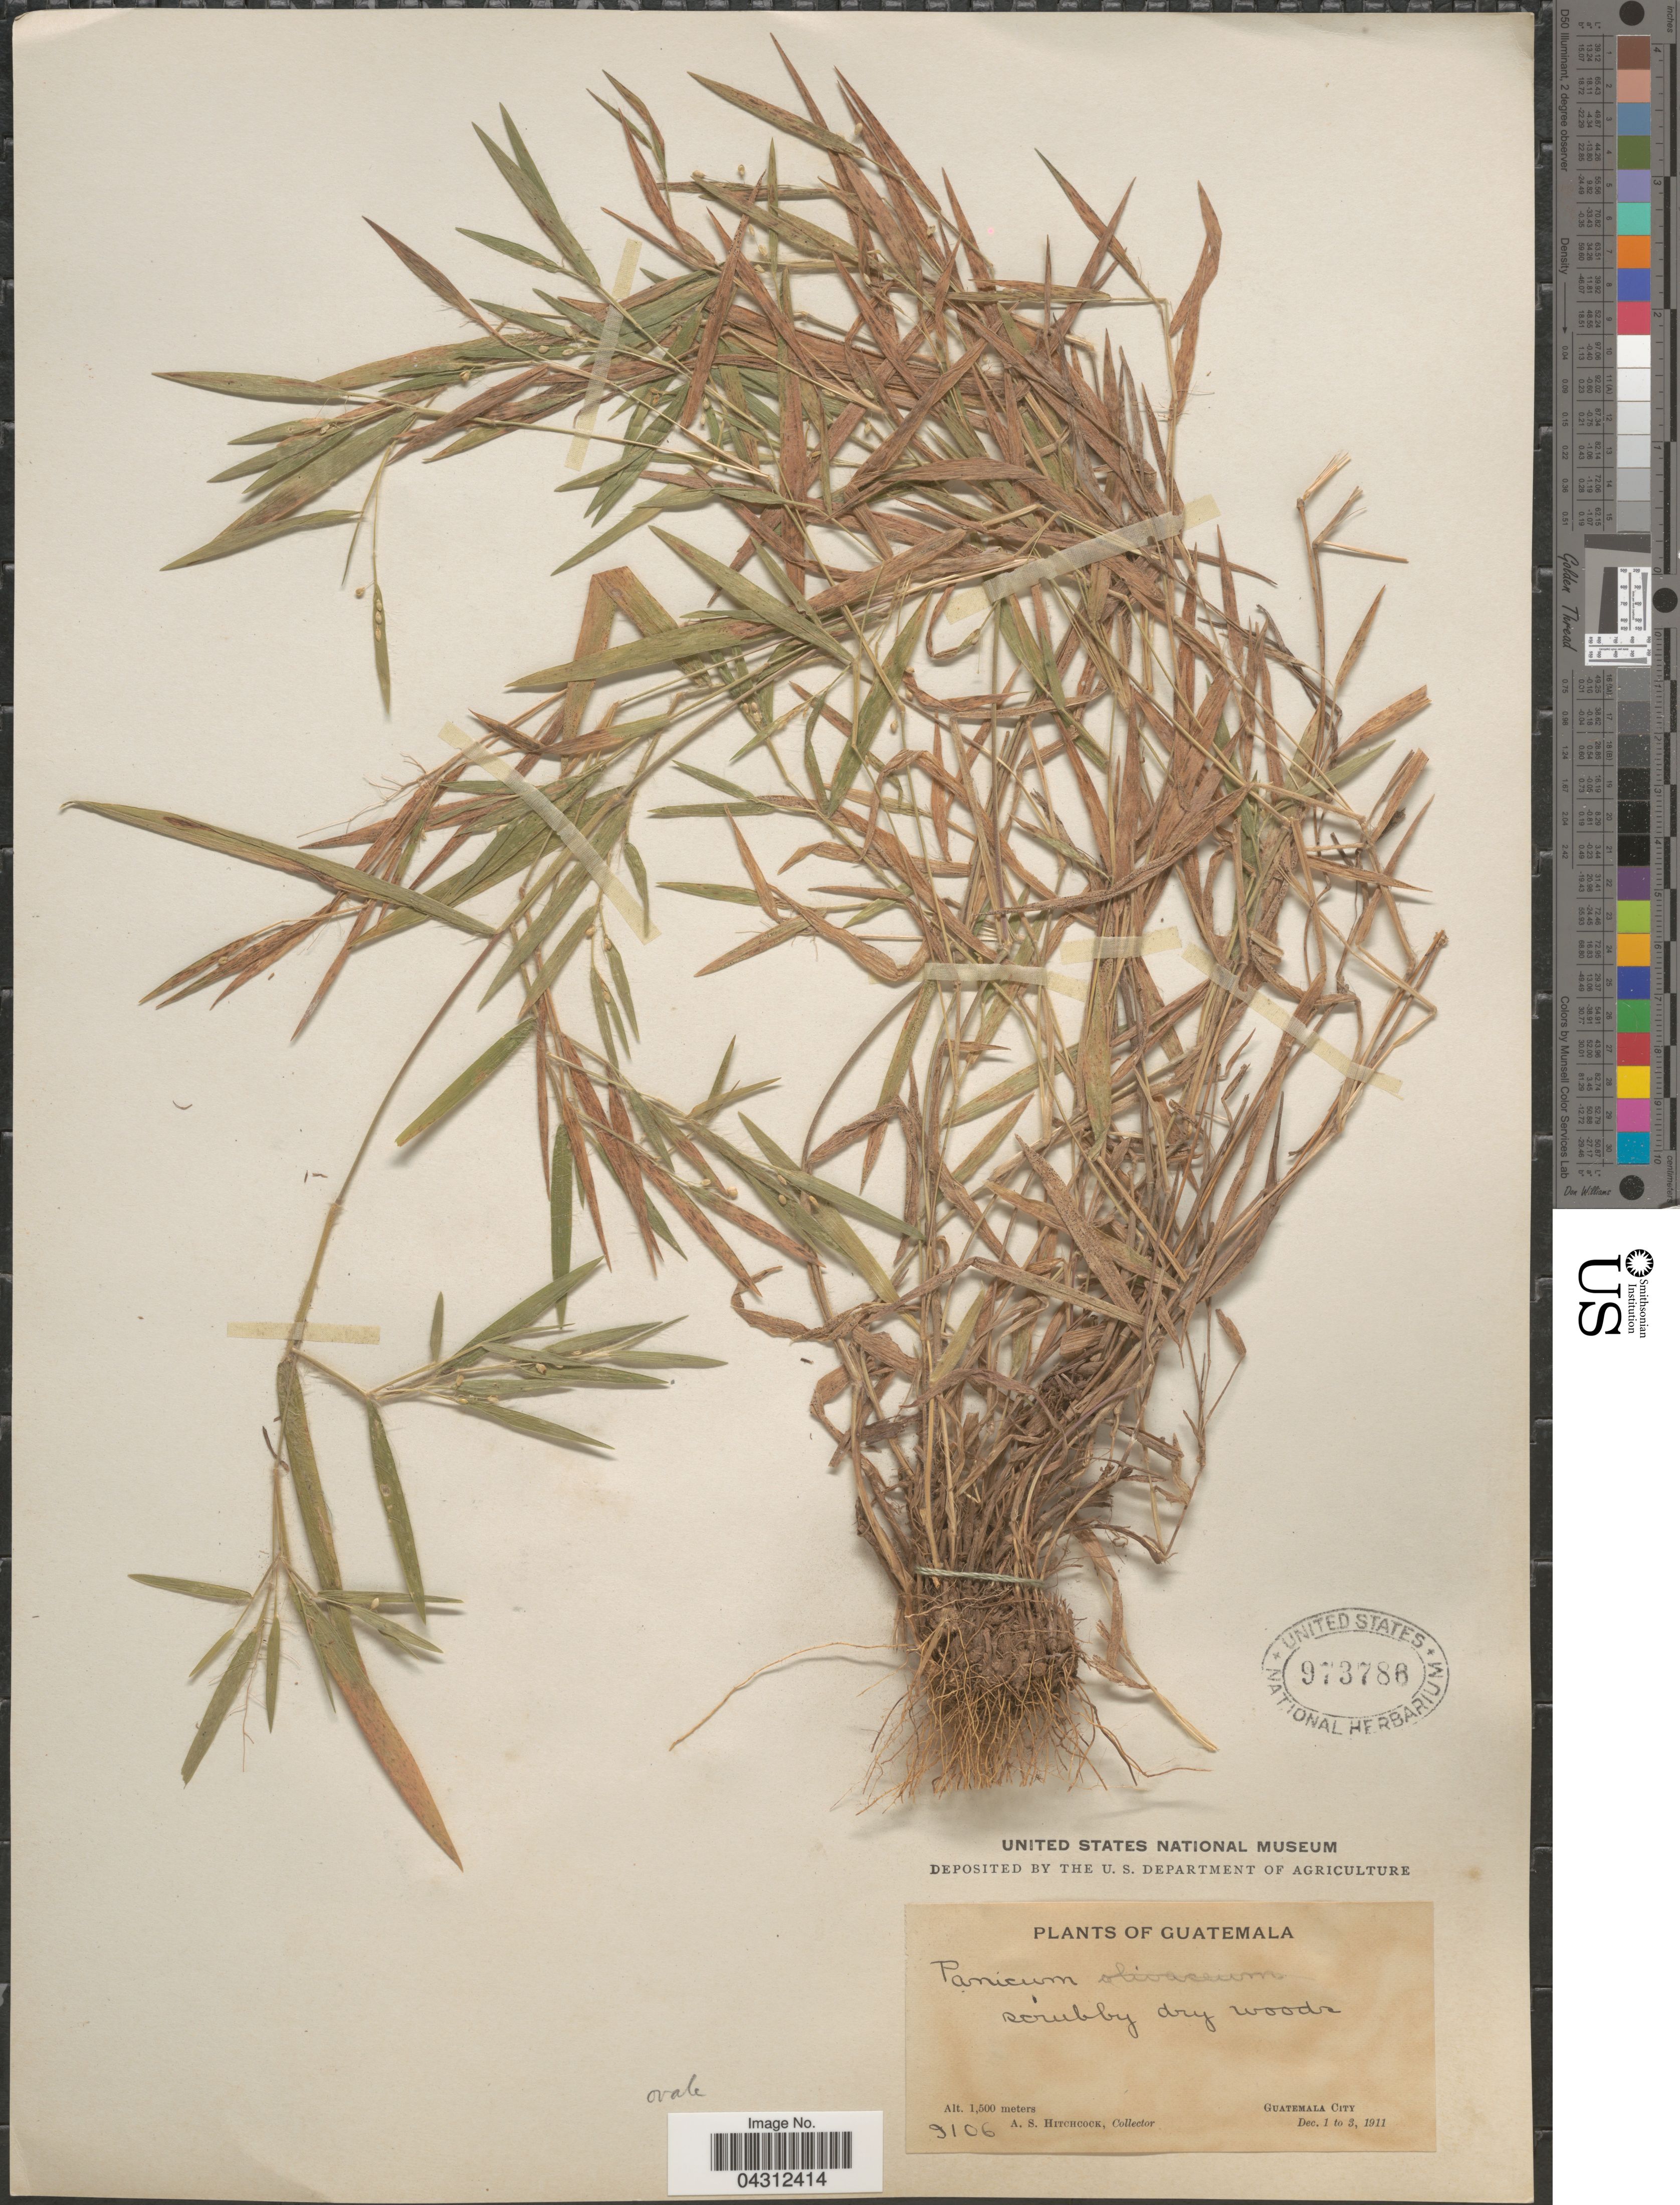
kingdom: Plantae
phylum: Tracheophyta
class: Liliopsida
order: Poales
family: Poaceae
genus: Panicum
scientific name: Panicum sp.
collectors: A. S. Hitchcock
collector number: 9106*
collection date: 1911-12-01/1911-12-03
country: Guatemala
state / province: Guatemala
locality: Guatemala City.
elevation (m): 1500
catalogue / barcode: US 973786